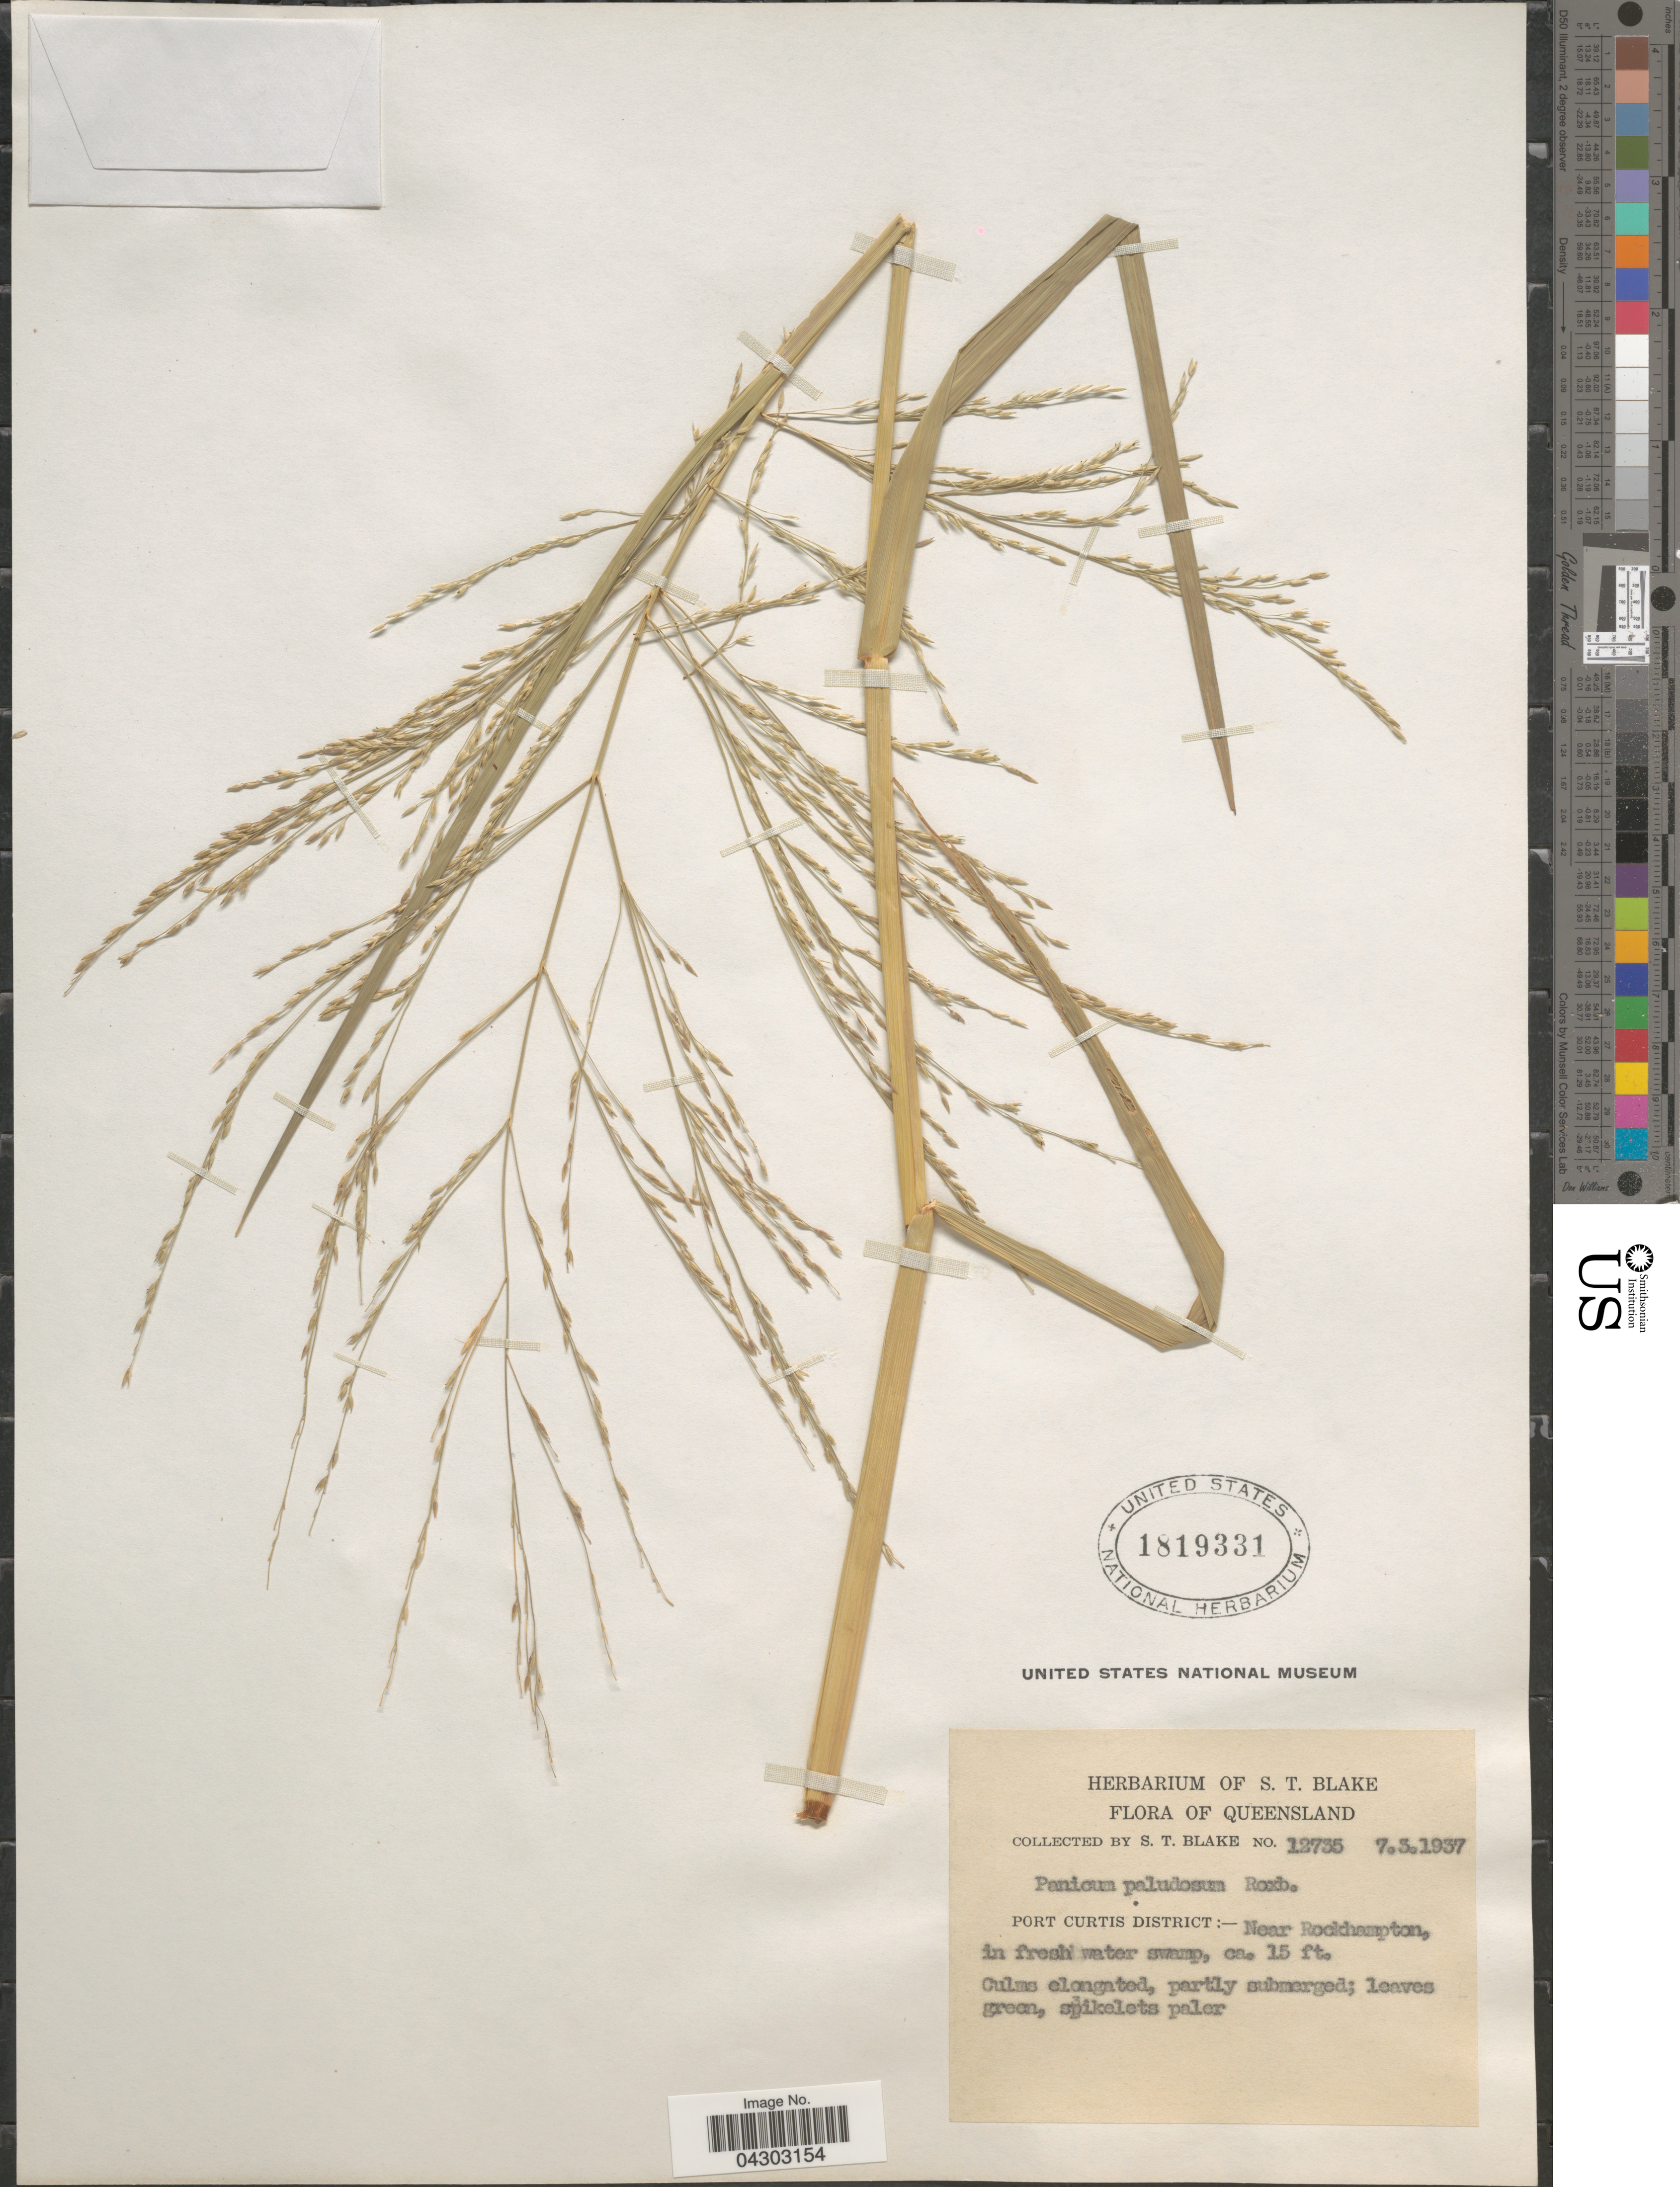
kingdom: Plantae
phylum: Tracheophyta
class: Liliopsida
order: Poales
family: Poaceae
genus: Panicum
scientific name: Panicum paludosum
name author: Roxb.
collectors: S. T. Blake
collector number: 12735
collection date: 1937-03-07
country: Australia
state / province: Queensland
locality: Port Curtis District:- Near Rockhampton.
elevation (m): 5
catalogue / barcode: US 1819331